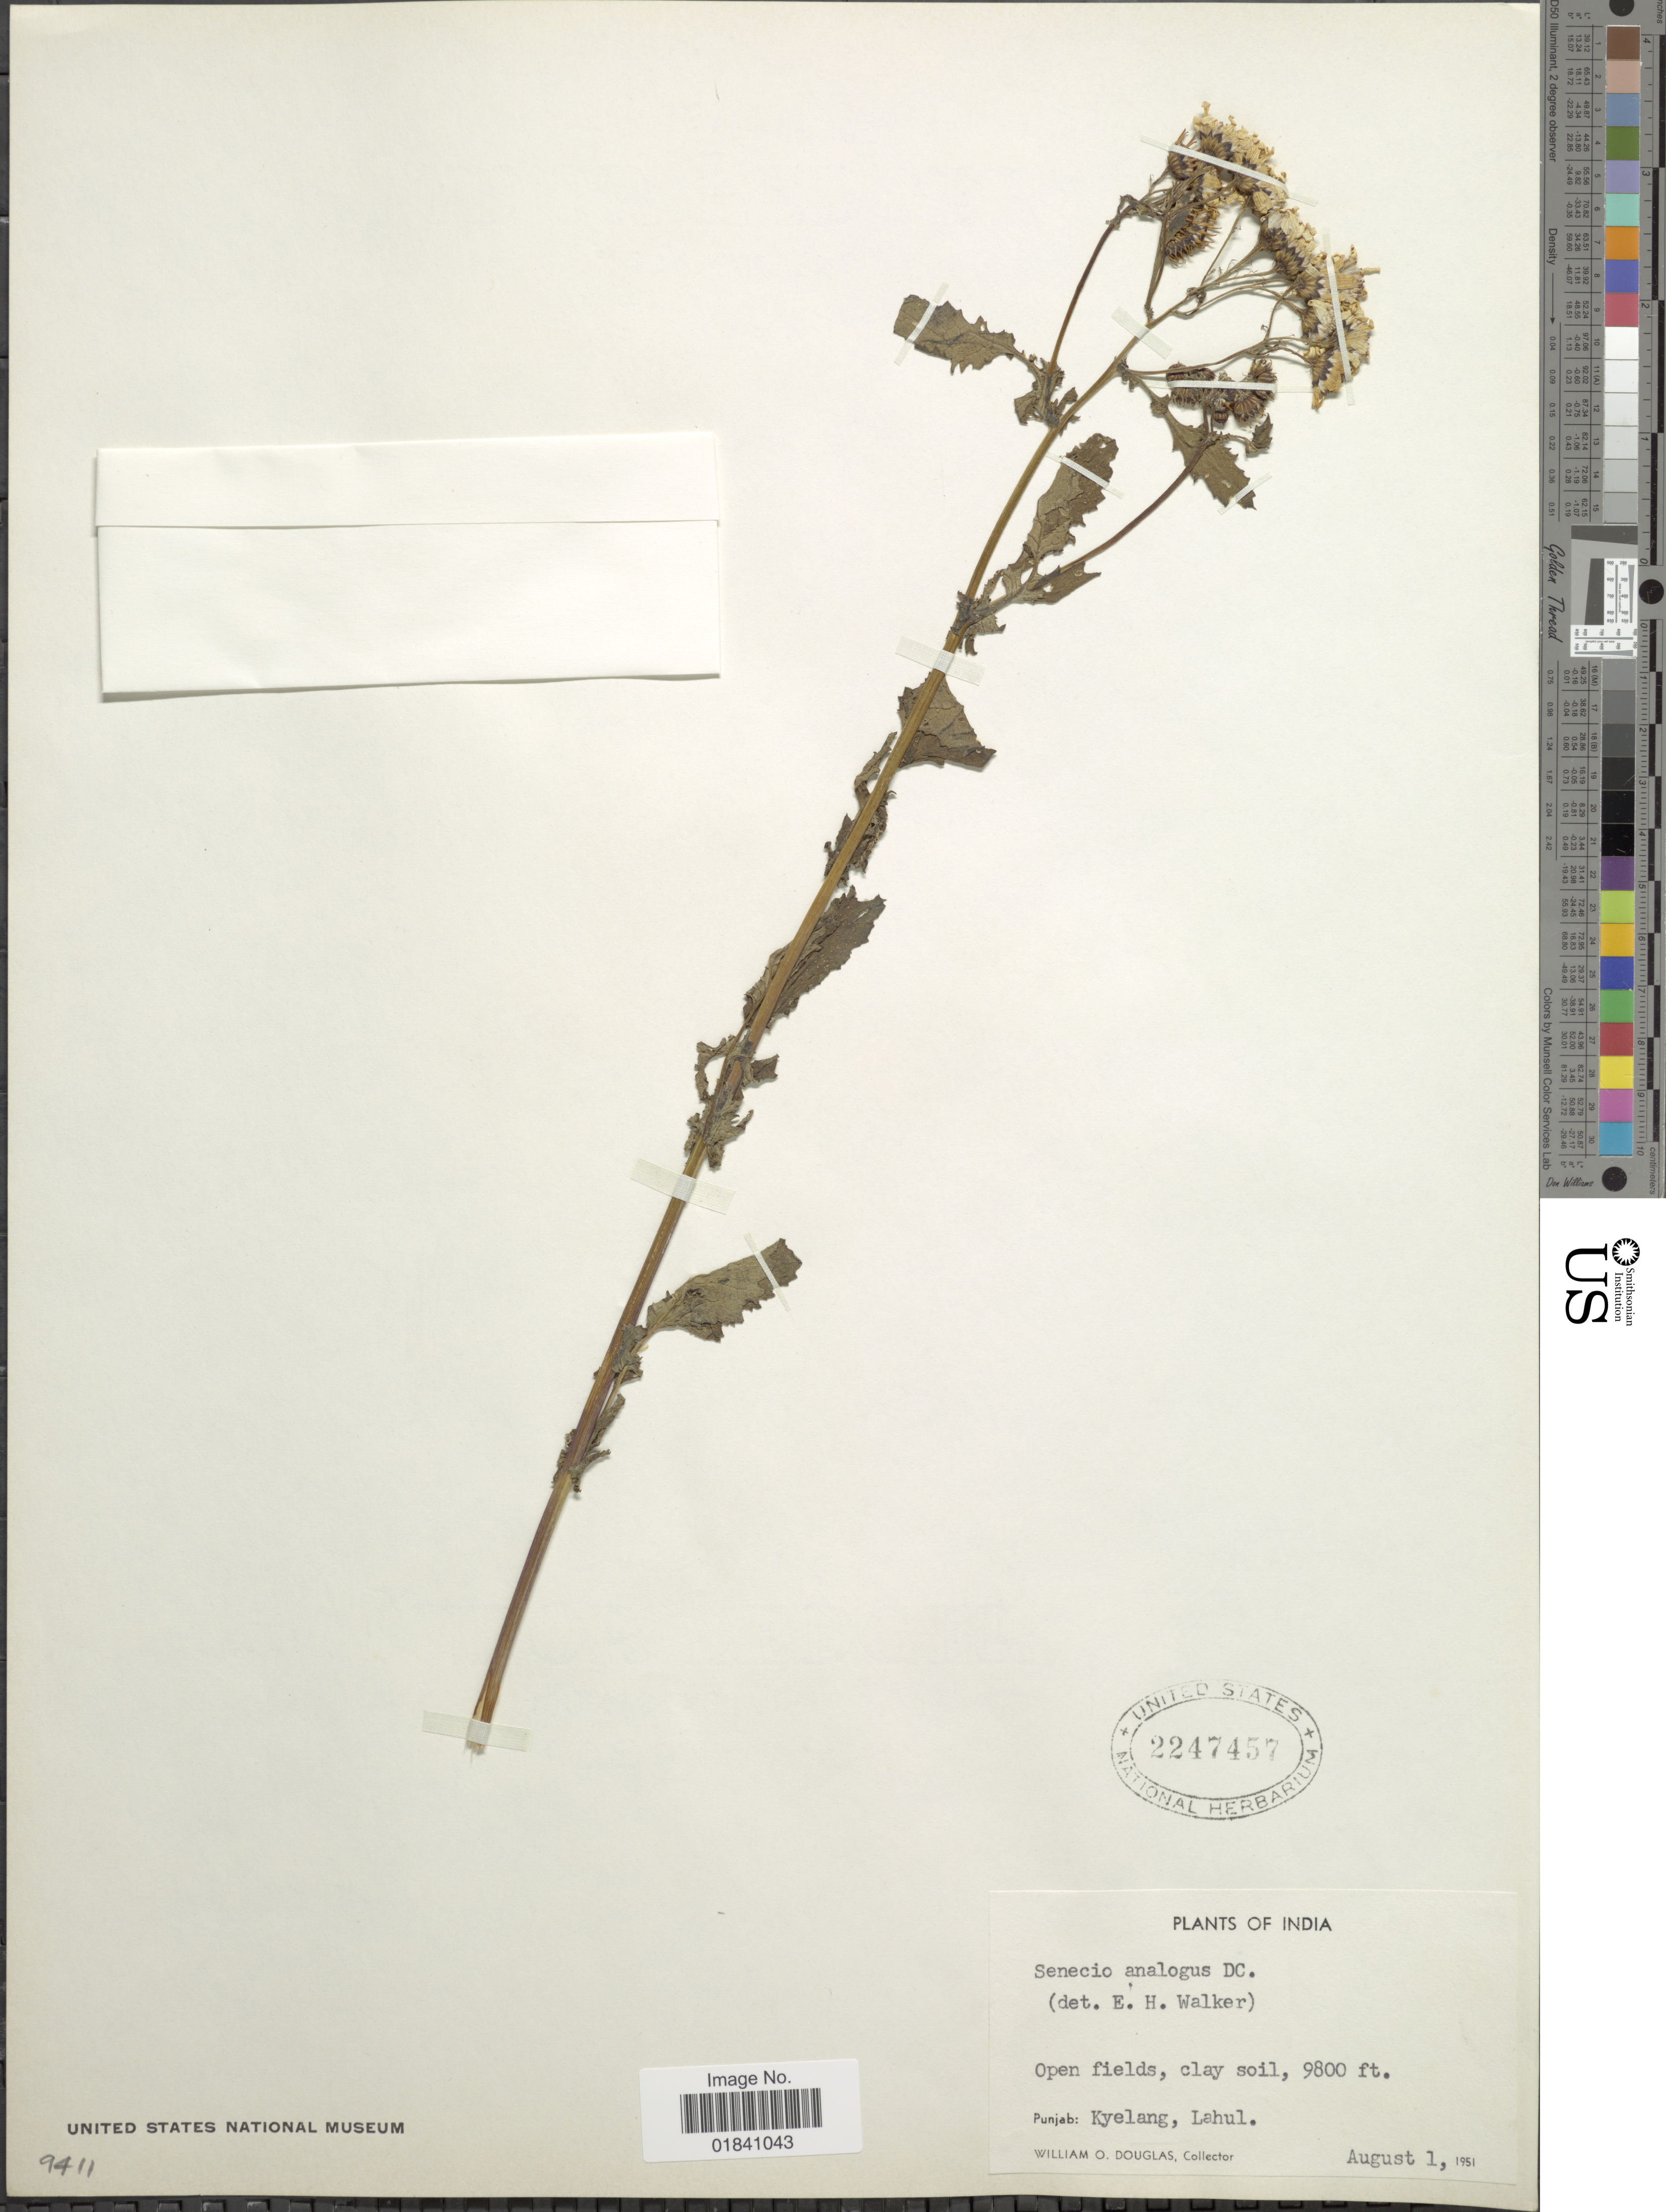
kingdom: Plantae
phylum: Tracheophyta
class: Magnoliopsida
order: Asterales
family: Asteraceae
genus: Senecio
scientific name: Senecio analogus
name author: DC.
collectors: W. Douglas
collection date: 1951-08-01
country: India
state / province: Punjab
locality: Kyelang, Lahul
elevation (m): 2987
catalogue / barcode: US 2247457